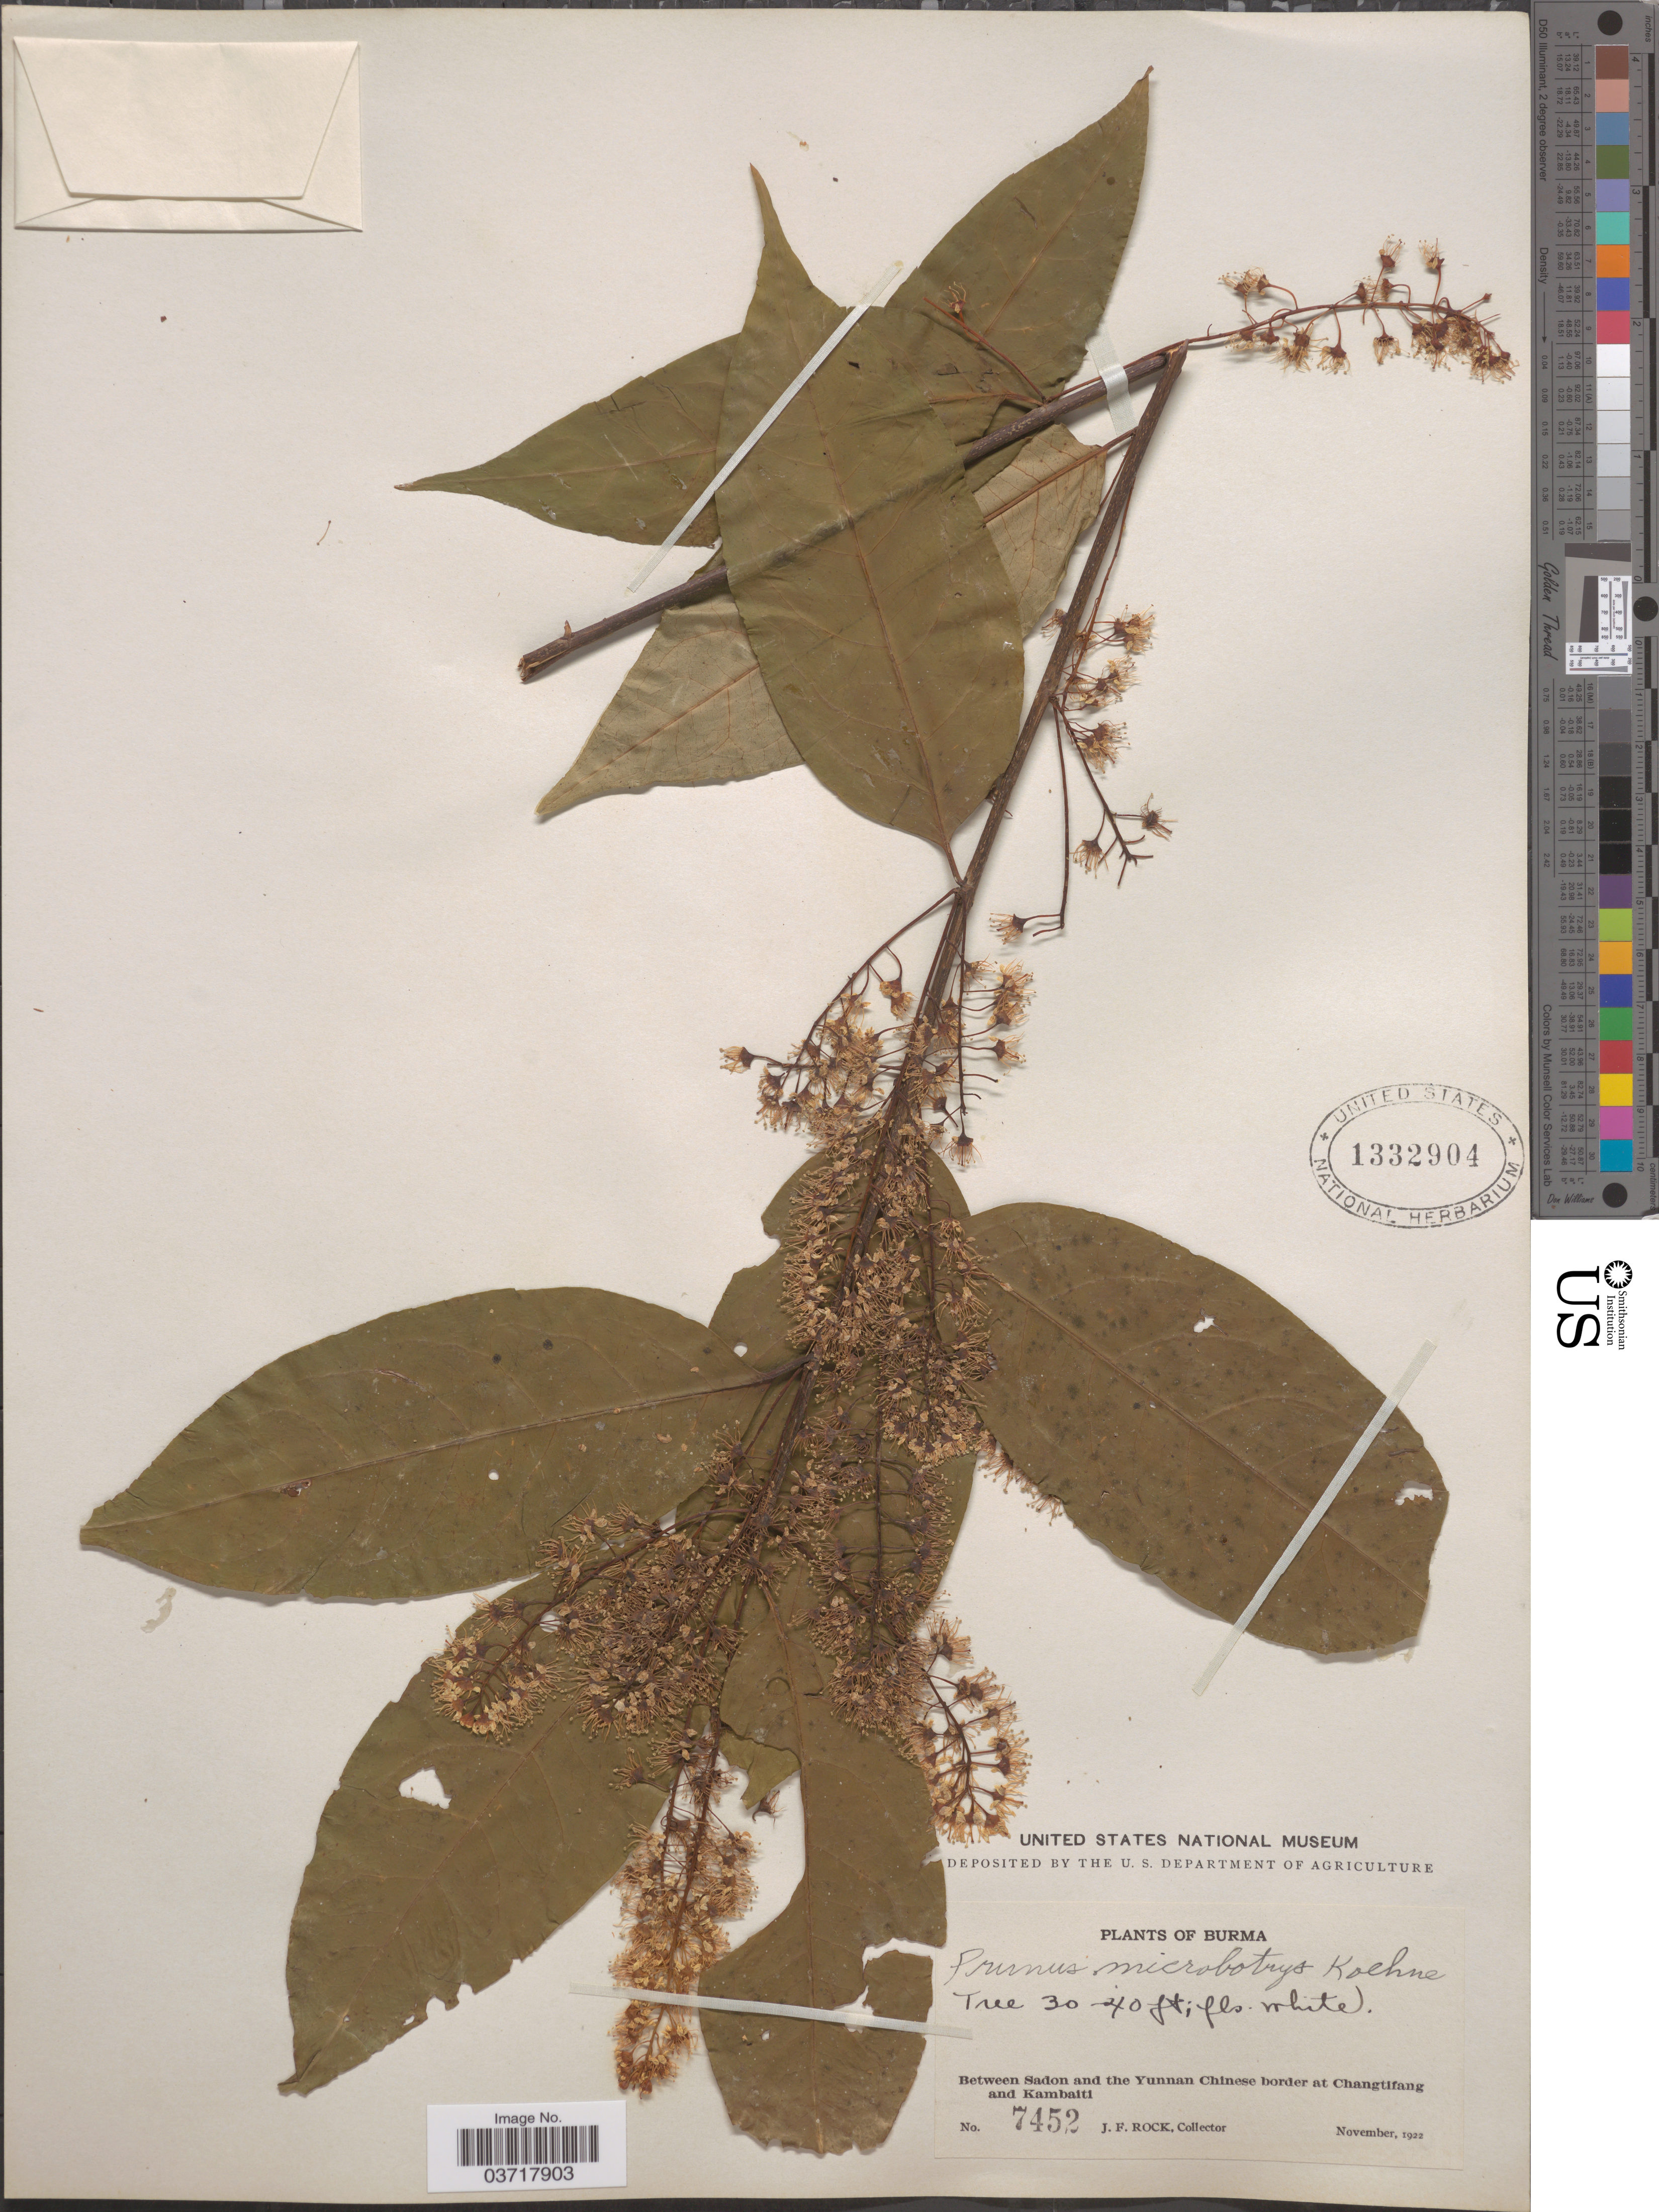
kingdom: Plantae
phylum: Tracheophyta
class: Magnoliopsida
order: Rosales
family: Rosaceae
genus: Prunus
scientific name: Prunus microbotrys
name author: Koehne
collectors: J. Rock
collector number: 7452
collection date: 1922-11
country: Myanmar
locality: Burma. Between Sadon and the Yunnan Chinese border at Changtifang and Kambaiti.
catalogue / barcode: US 1332904